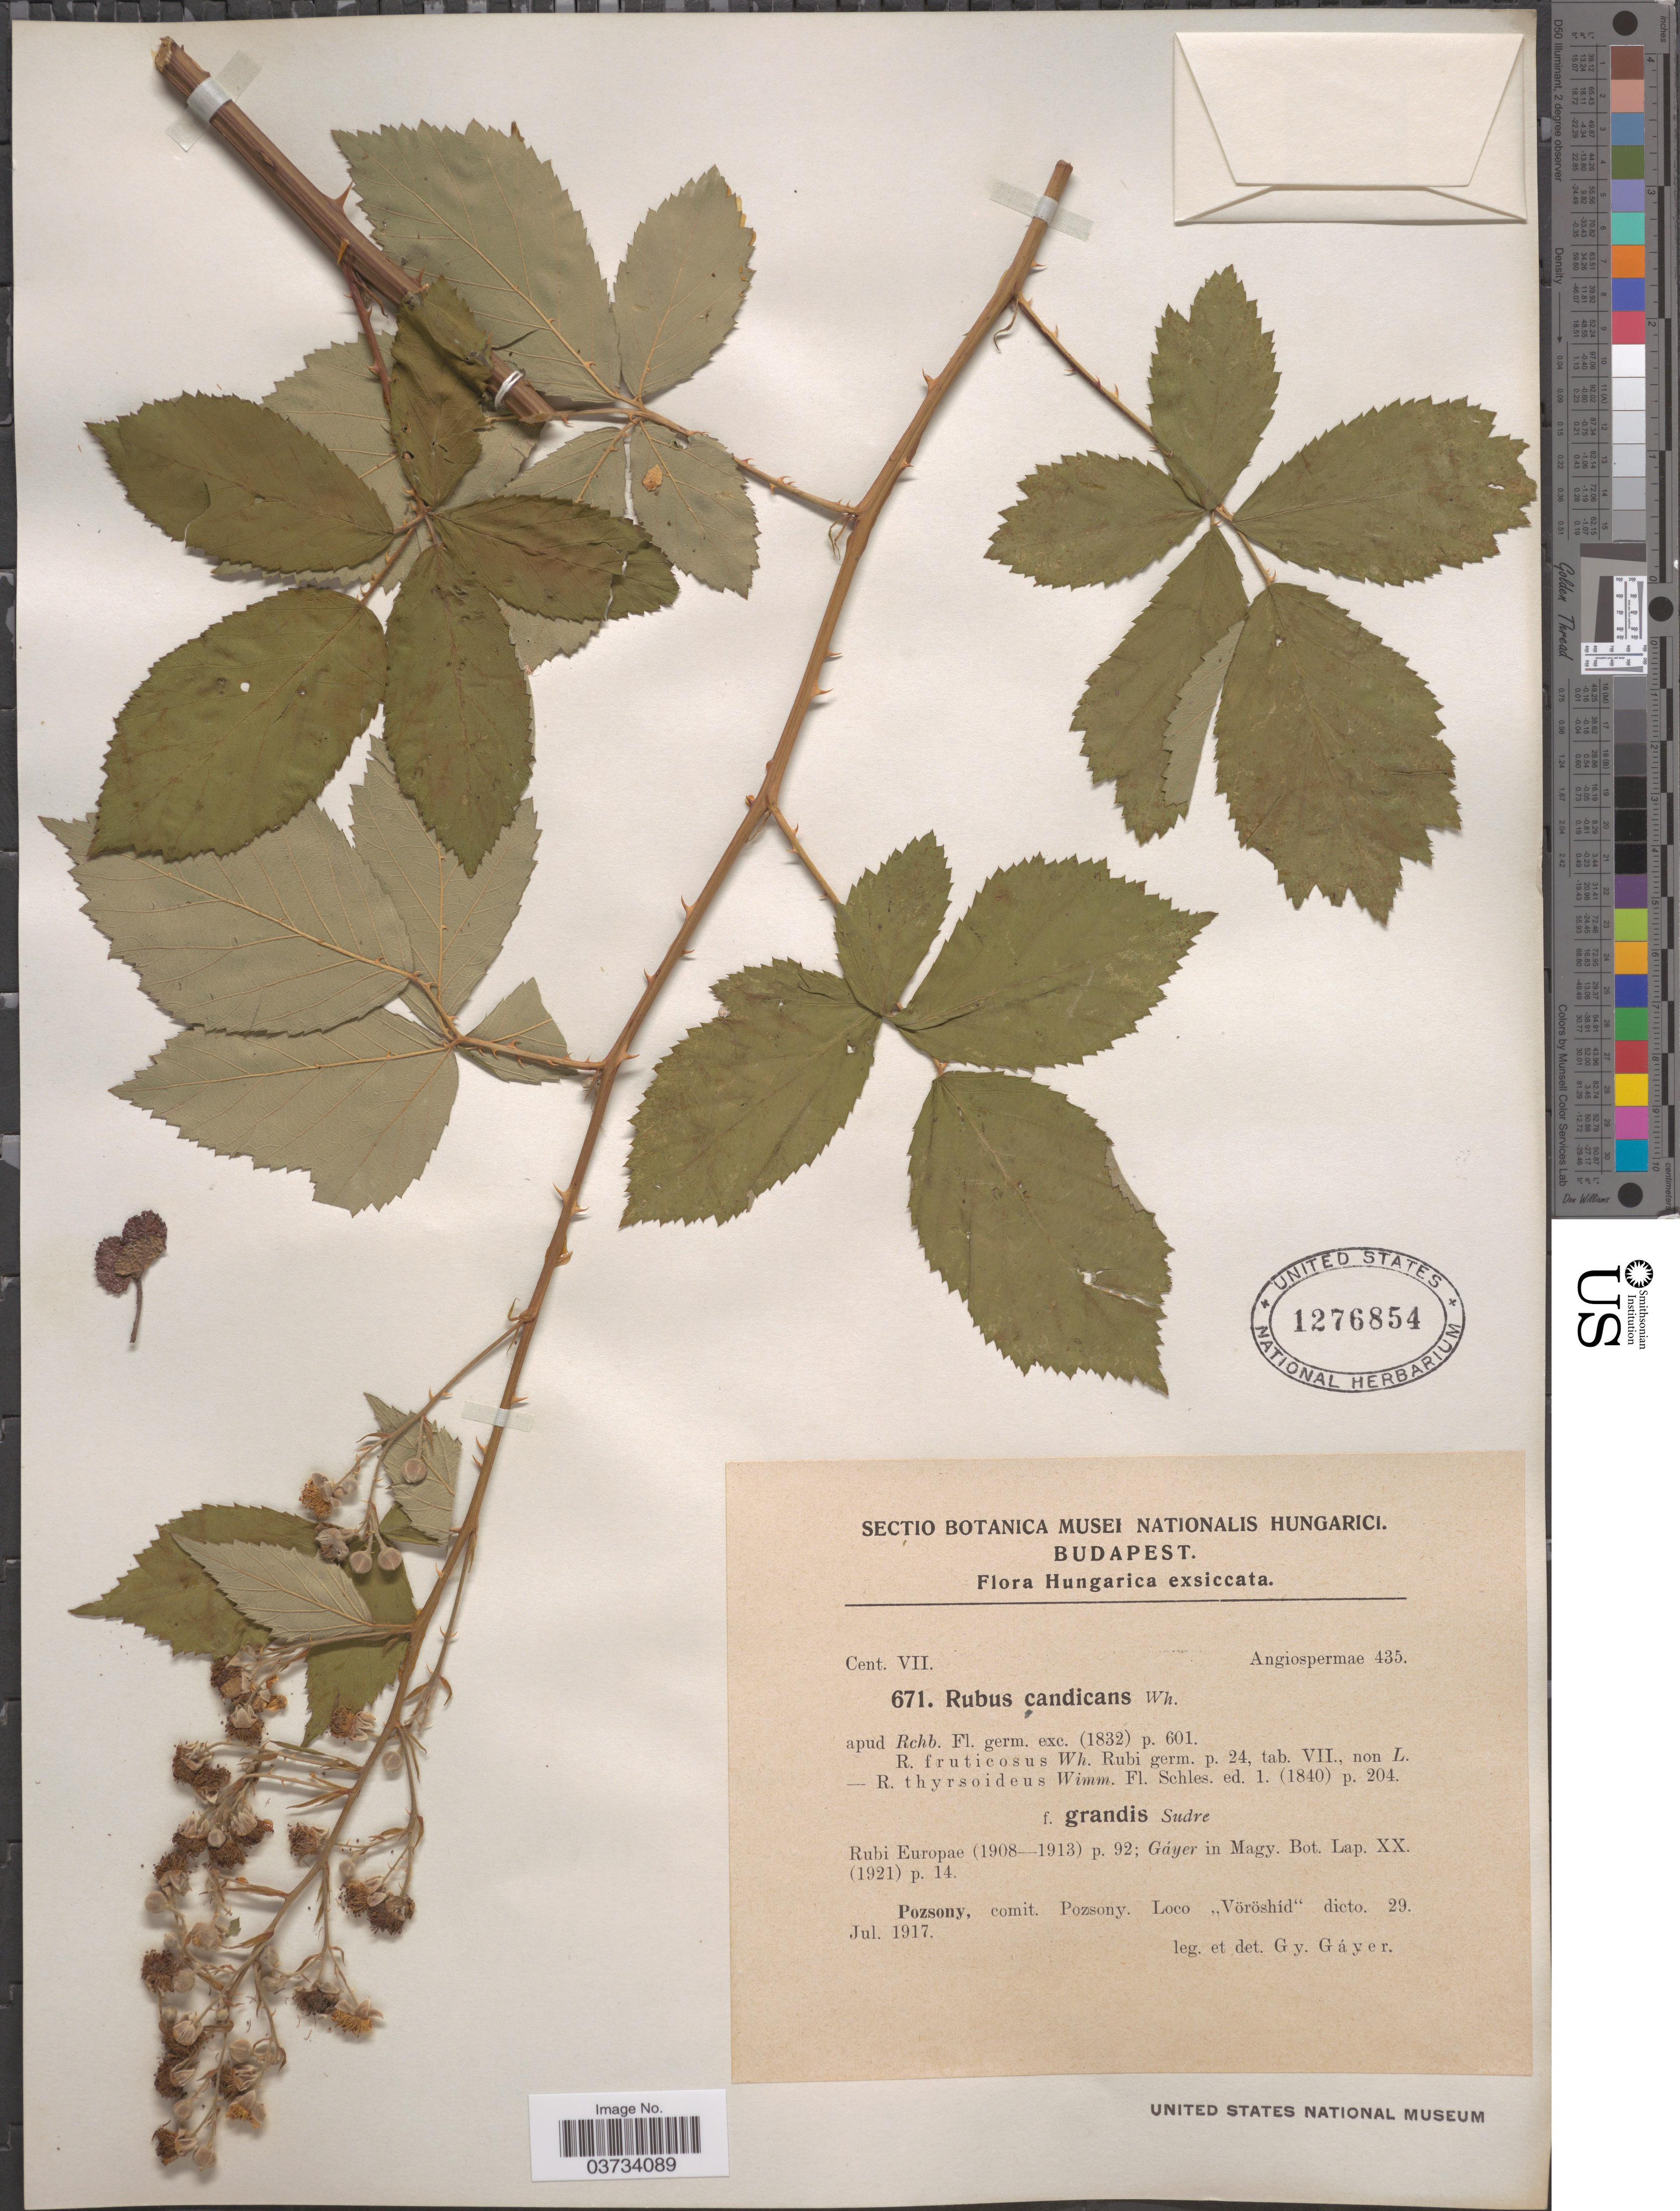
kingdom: Plantae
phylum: Tracheophyta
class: Magnoliopsida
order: Rosales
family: Rosaceae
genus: Rubus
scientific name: Rubus candicans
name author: Weihe ex Rchb.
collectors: G. Gáyer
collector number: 671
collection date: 1917-07-29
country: Hungary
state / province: Budapest, Capital District of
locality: Pozsony, comit. Pozsony. Loco "Vöröshíd" dicto.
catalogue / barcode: US 1276854